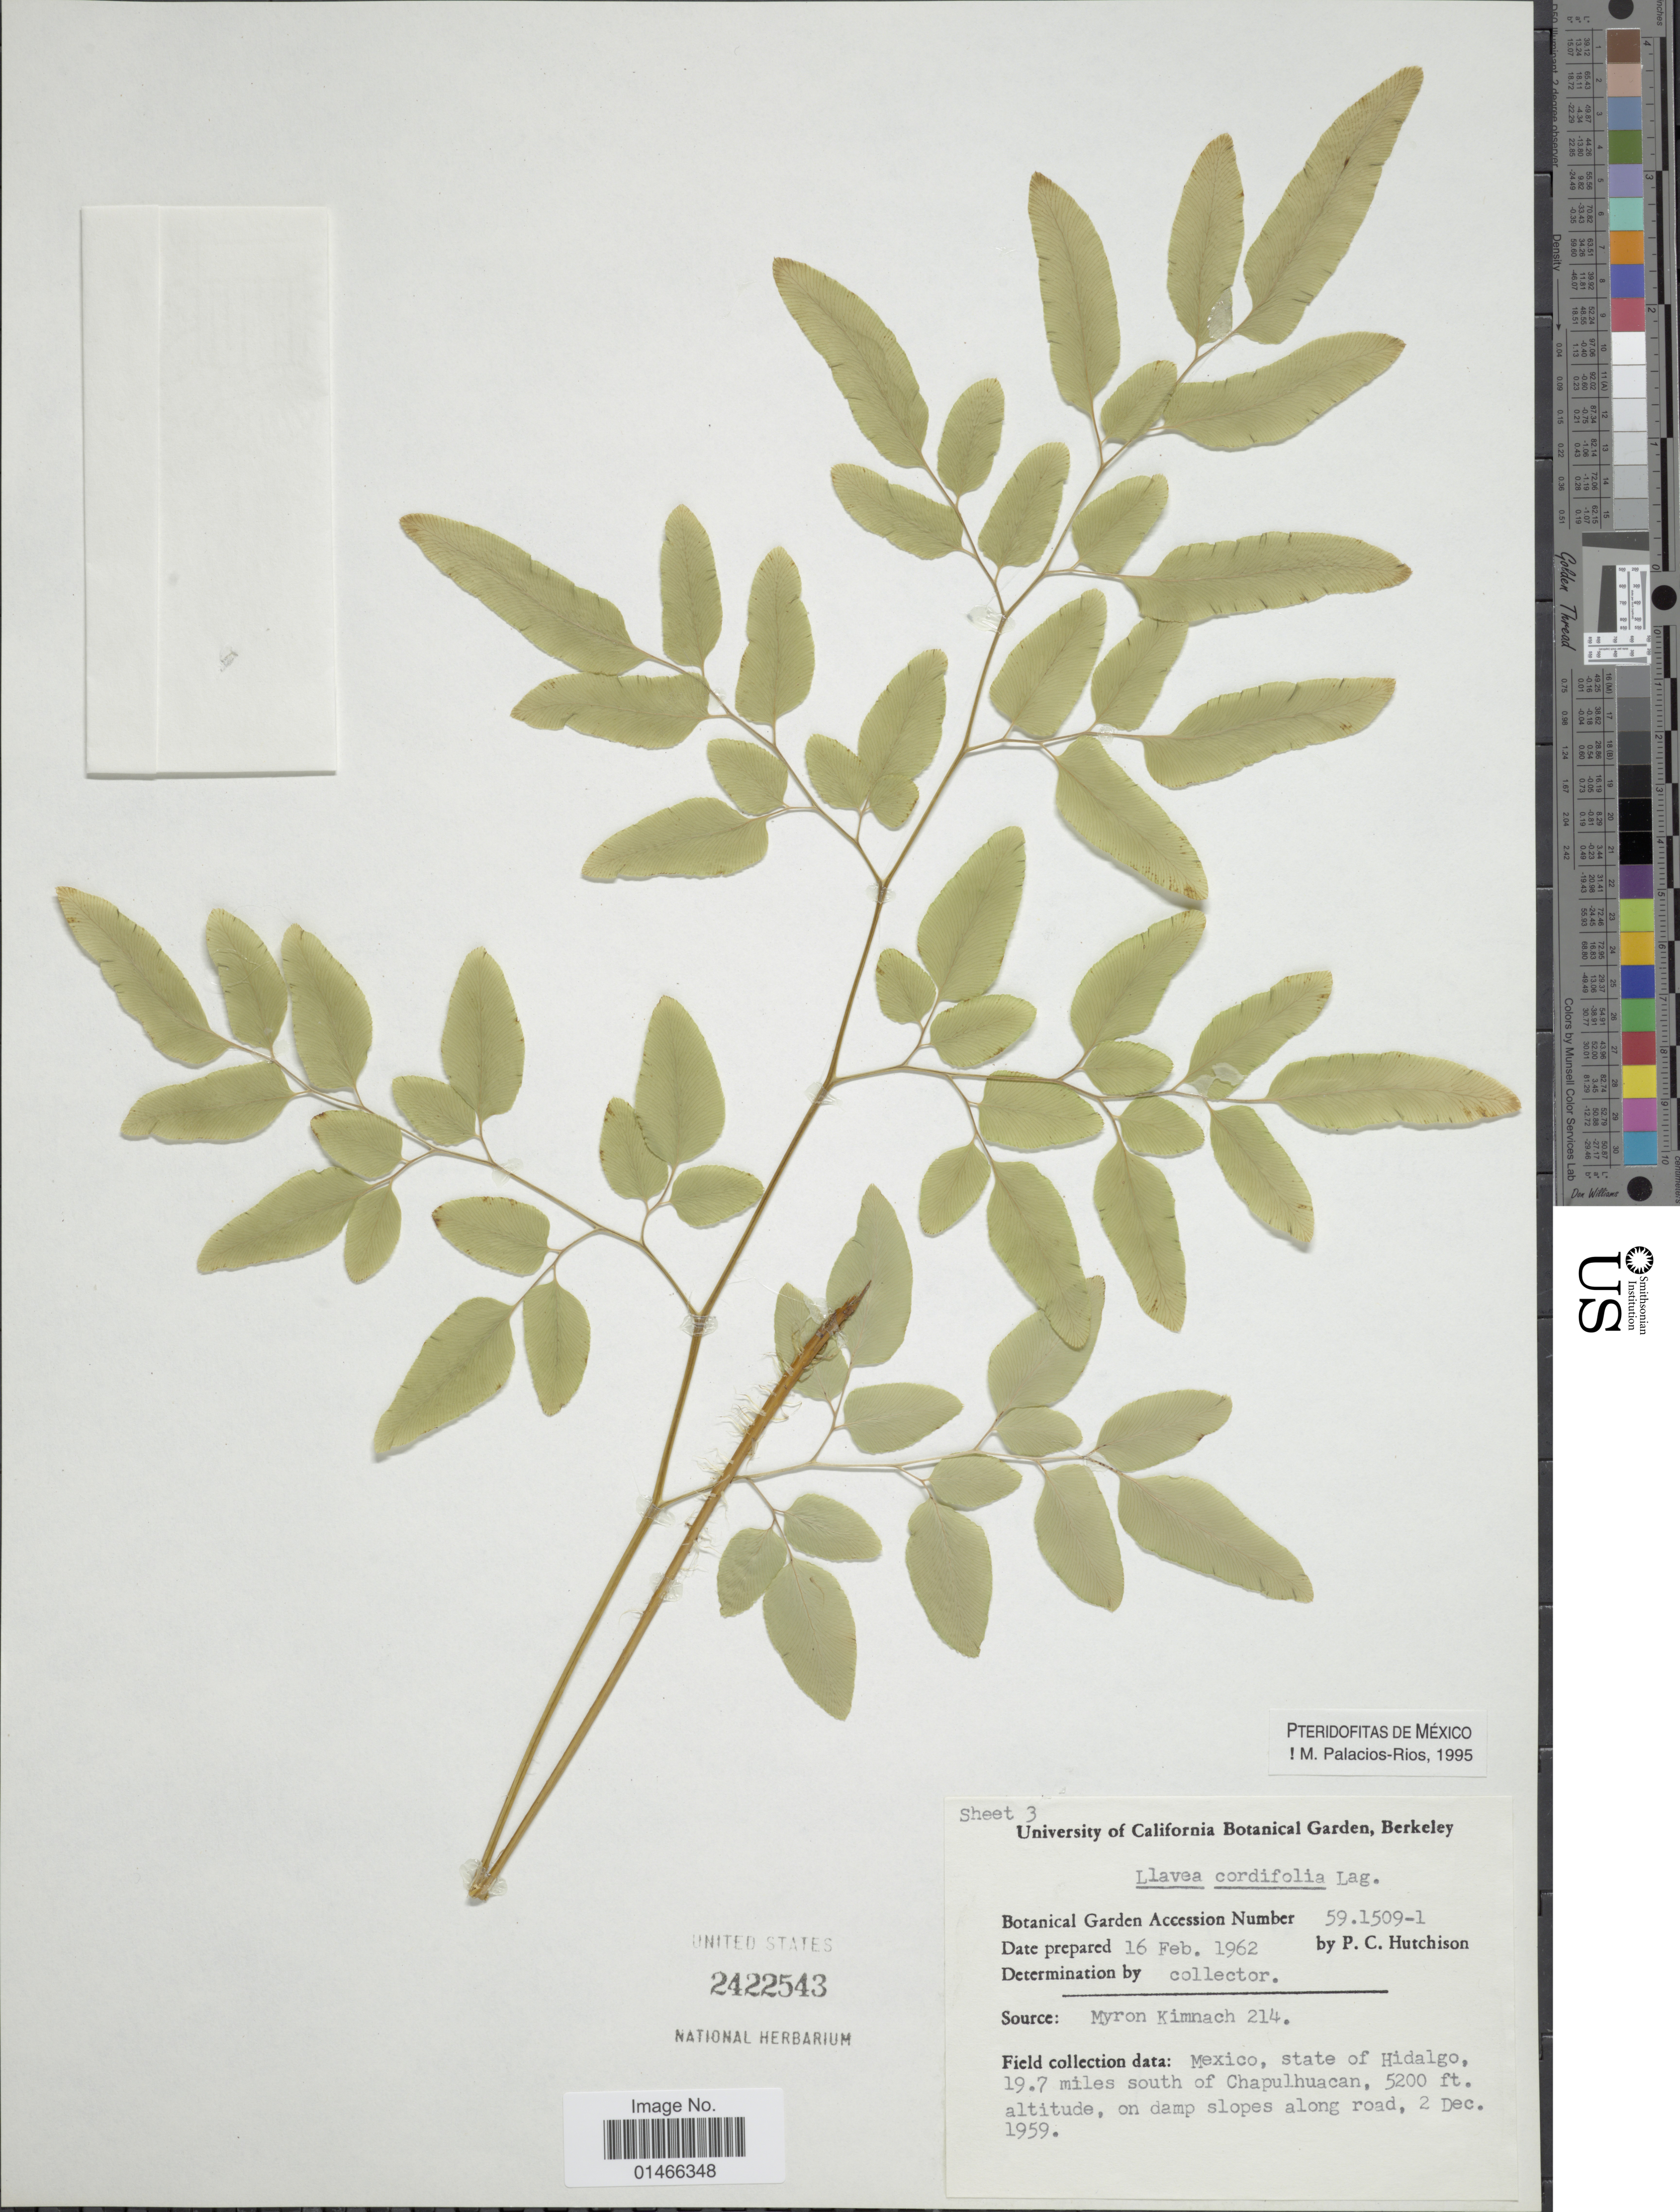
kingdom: Plantae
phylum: Tracheophyta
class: Polypodiopsida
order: Polypodiales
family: Pteridaceae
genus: Llavea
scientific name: Llavea cordifolia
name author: Lag.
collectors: M. W. Kimnach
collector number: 214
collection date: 1959-12-02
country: Mexico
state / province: Hidalgo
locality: State of Hidalgo, 19.7 miles south of Chapulhuacan. On damp slopes along road.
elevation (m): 1585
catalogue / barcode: US 2422543